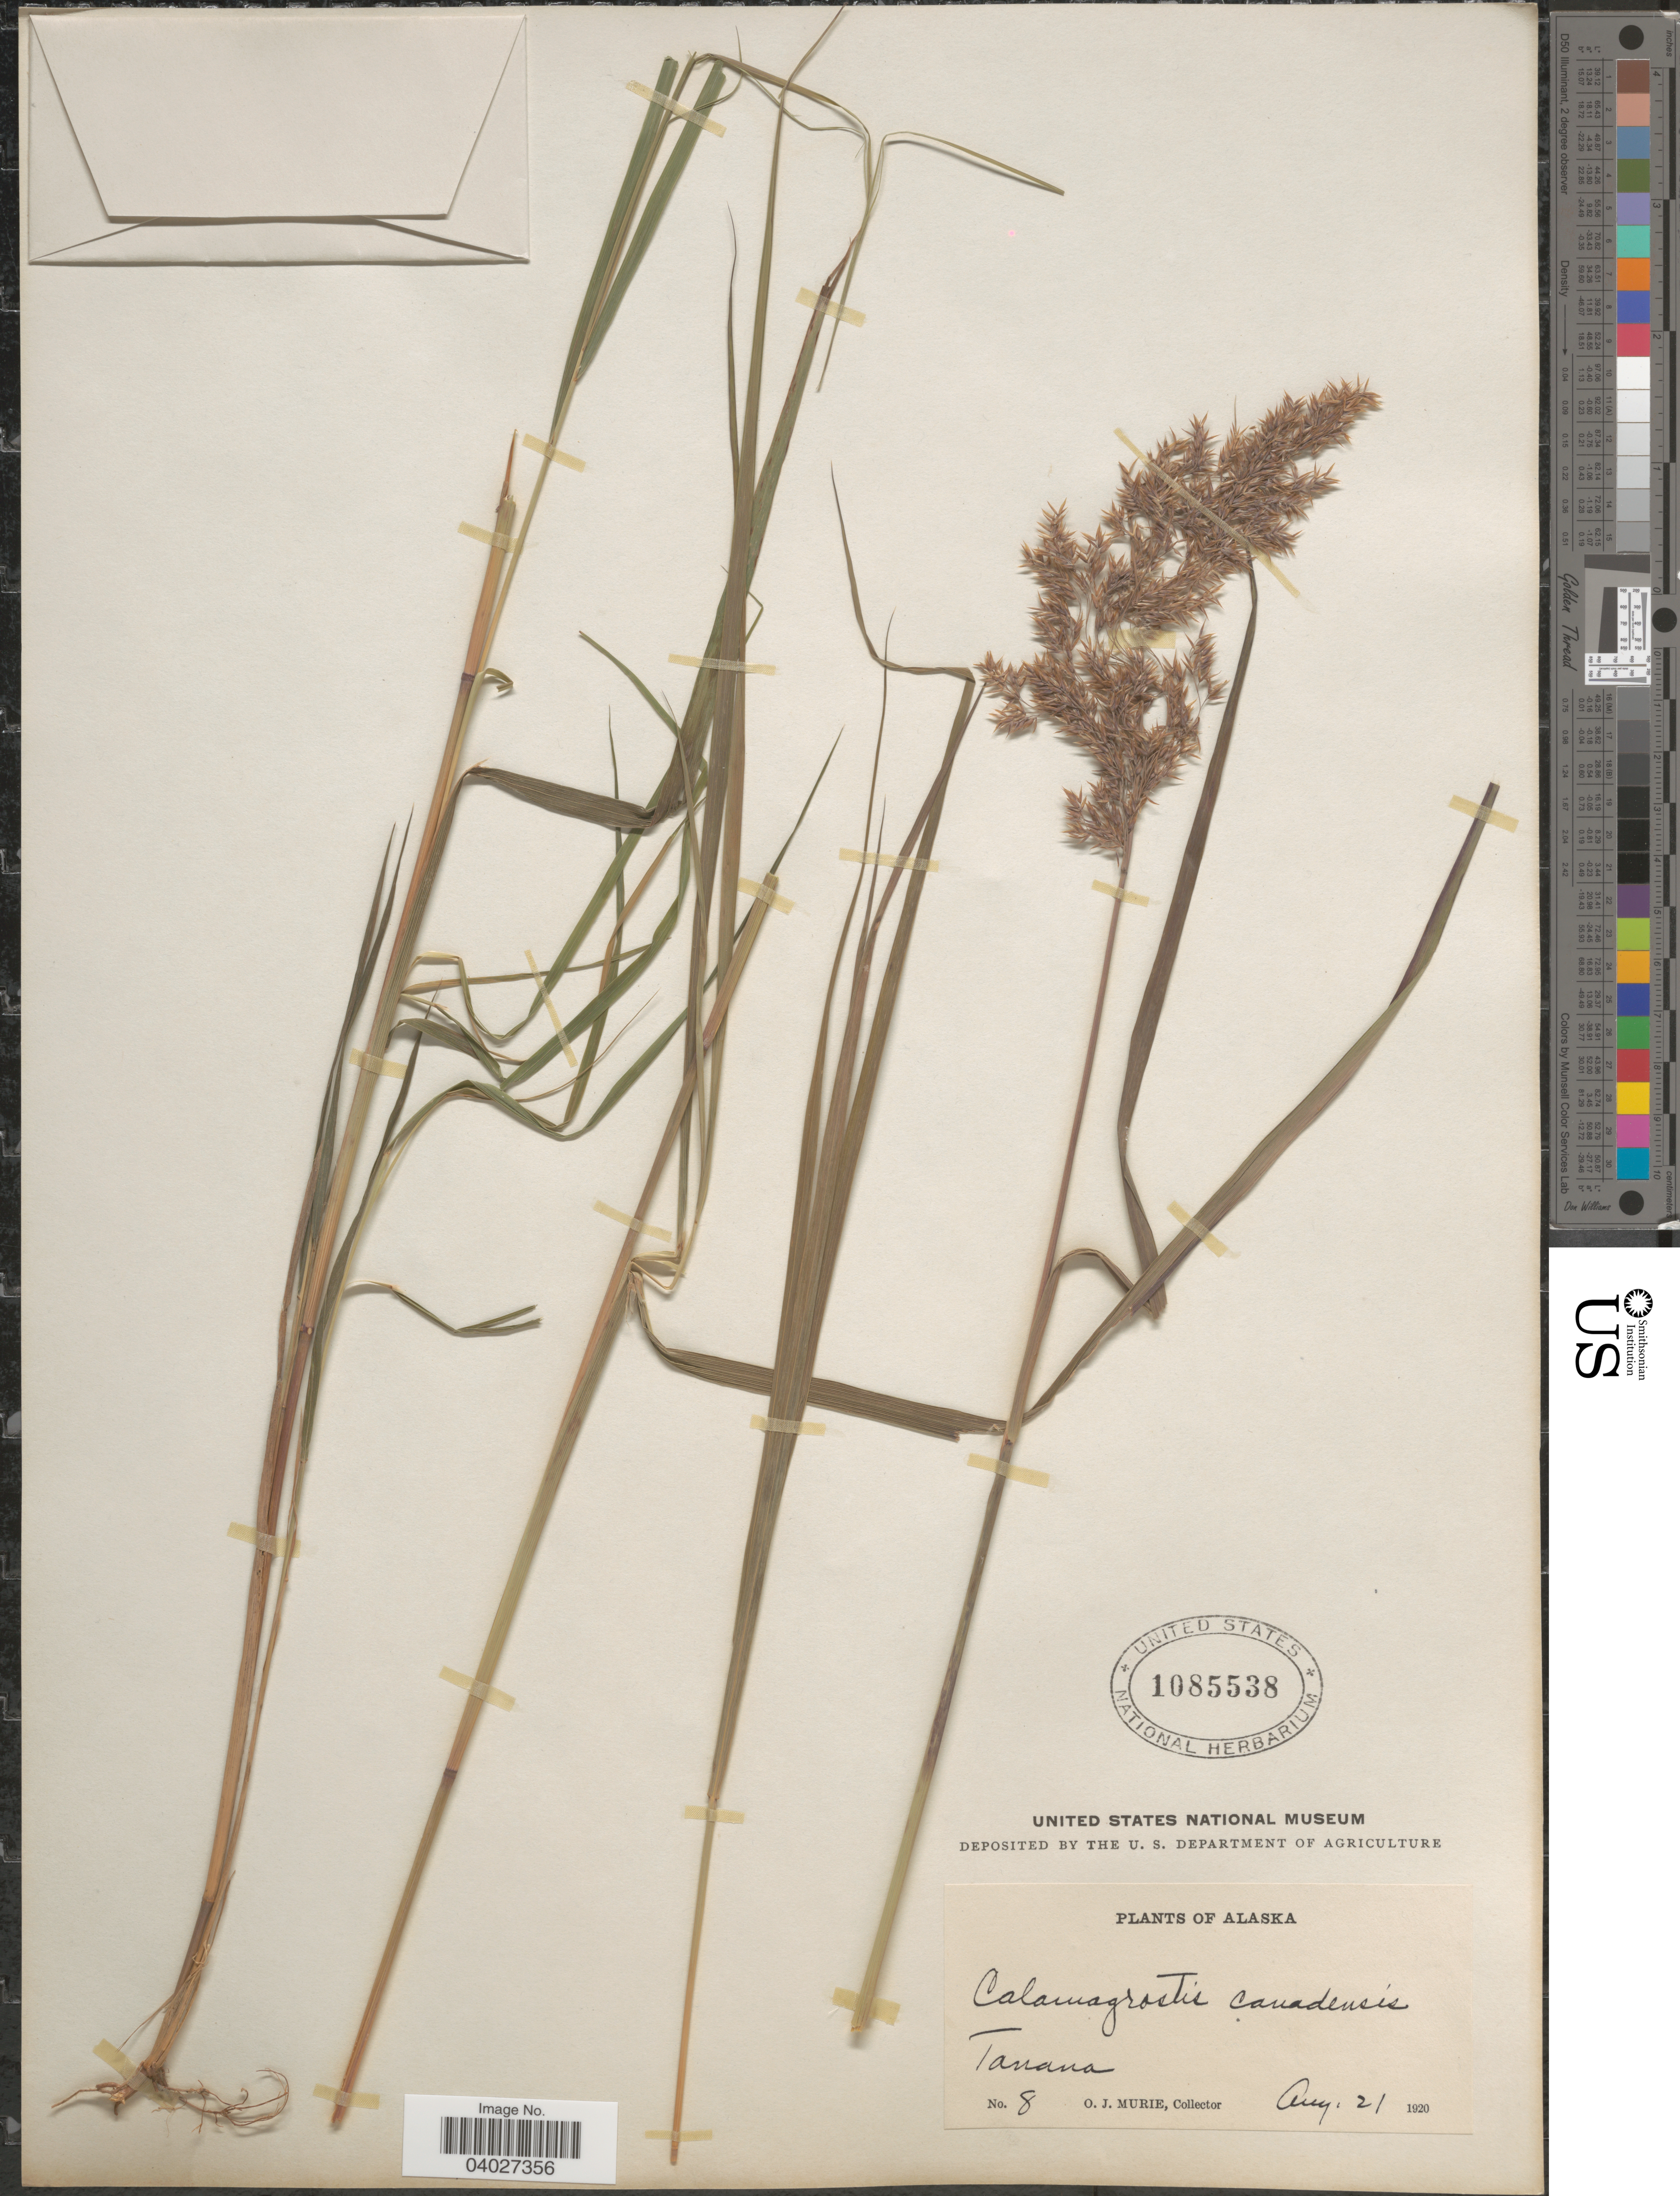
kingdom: Plantae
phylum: Tracheophyta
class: Liliopsida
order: Poales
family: Poaceae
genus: Calamagrostis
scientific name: Calamagrostis canadensis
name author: (Michx.) P. Beauv.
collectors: O. Murie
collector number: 8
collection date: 1920-08-21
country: United States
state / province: Alaska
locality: Tanana.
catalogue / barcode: US 1085538